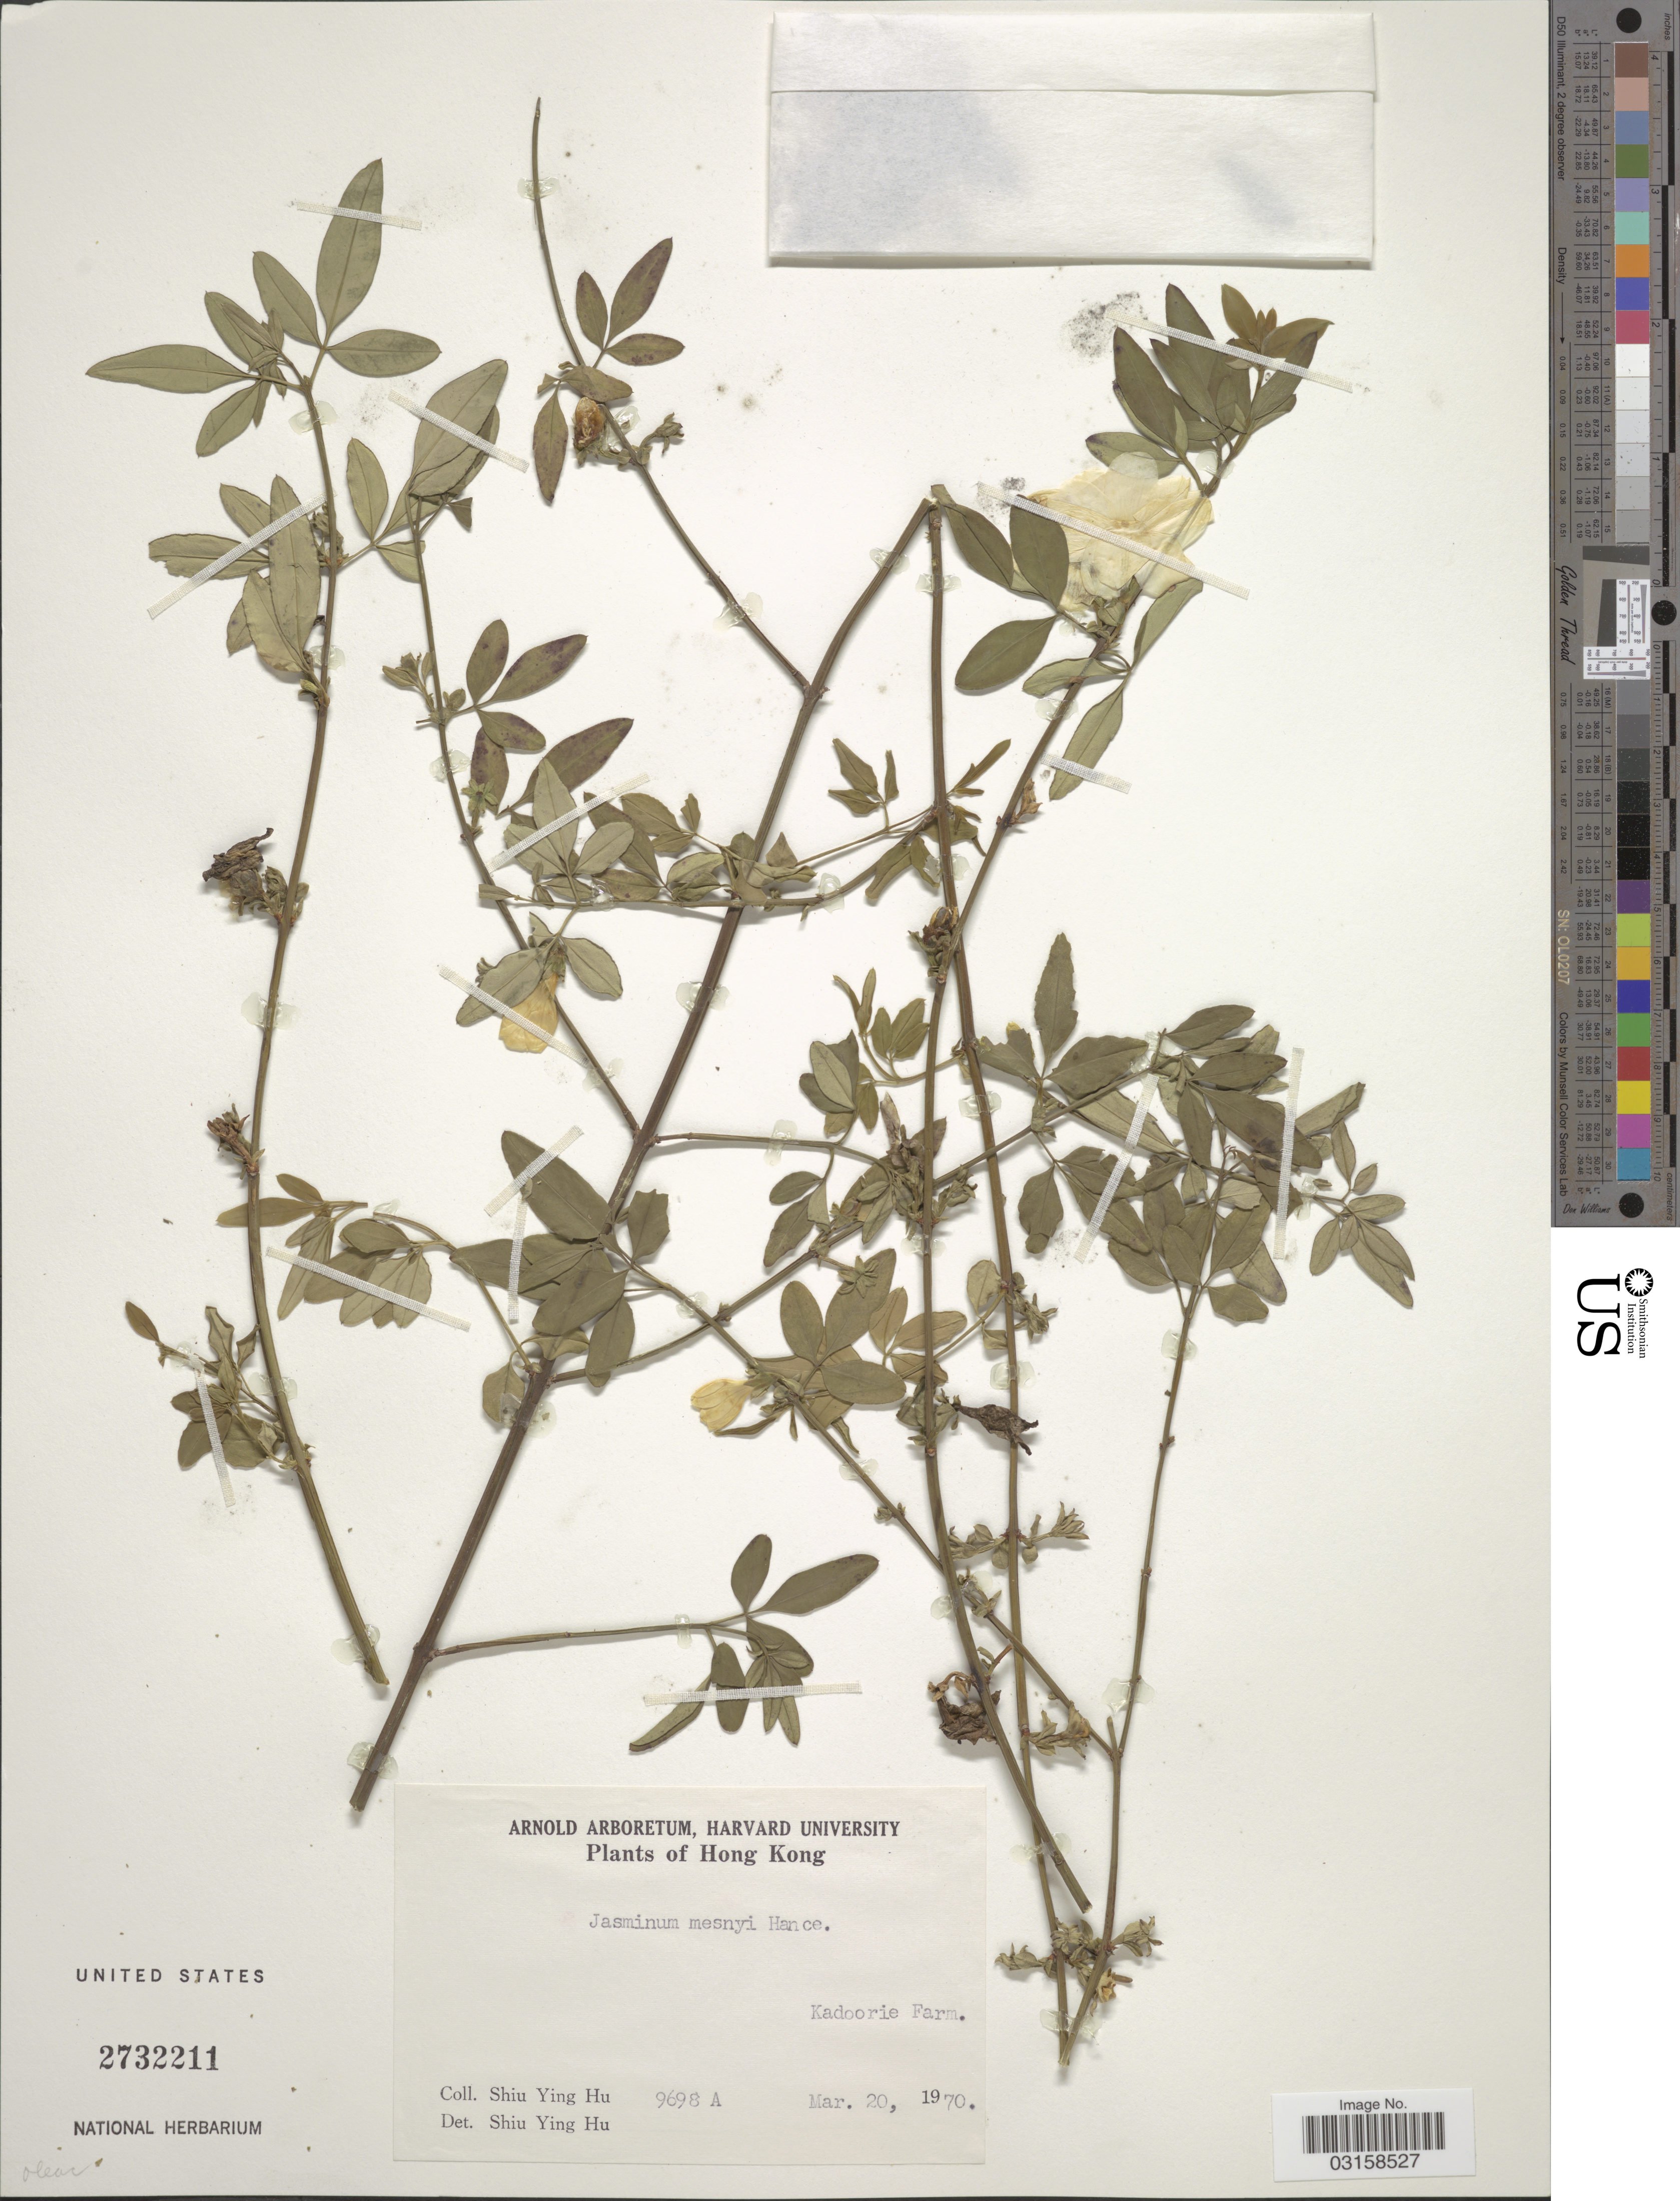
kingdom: Plantae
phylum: Tracheophyta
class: Magnoliopsida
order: Lamiales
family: Oleaceae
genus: Jasminum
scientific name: Jasminum mesnyi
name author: Hance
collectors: S. Y. Hu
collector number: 9698A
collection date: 1970-03-20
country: China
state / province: Hong Kong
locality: Kadoorie Farm.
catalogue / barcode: US 2732211